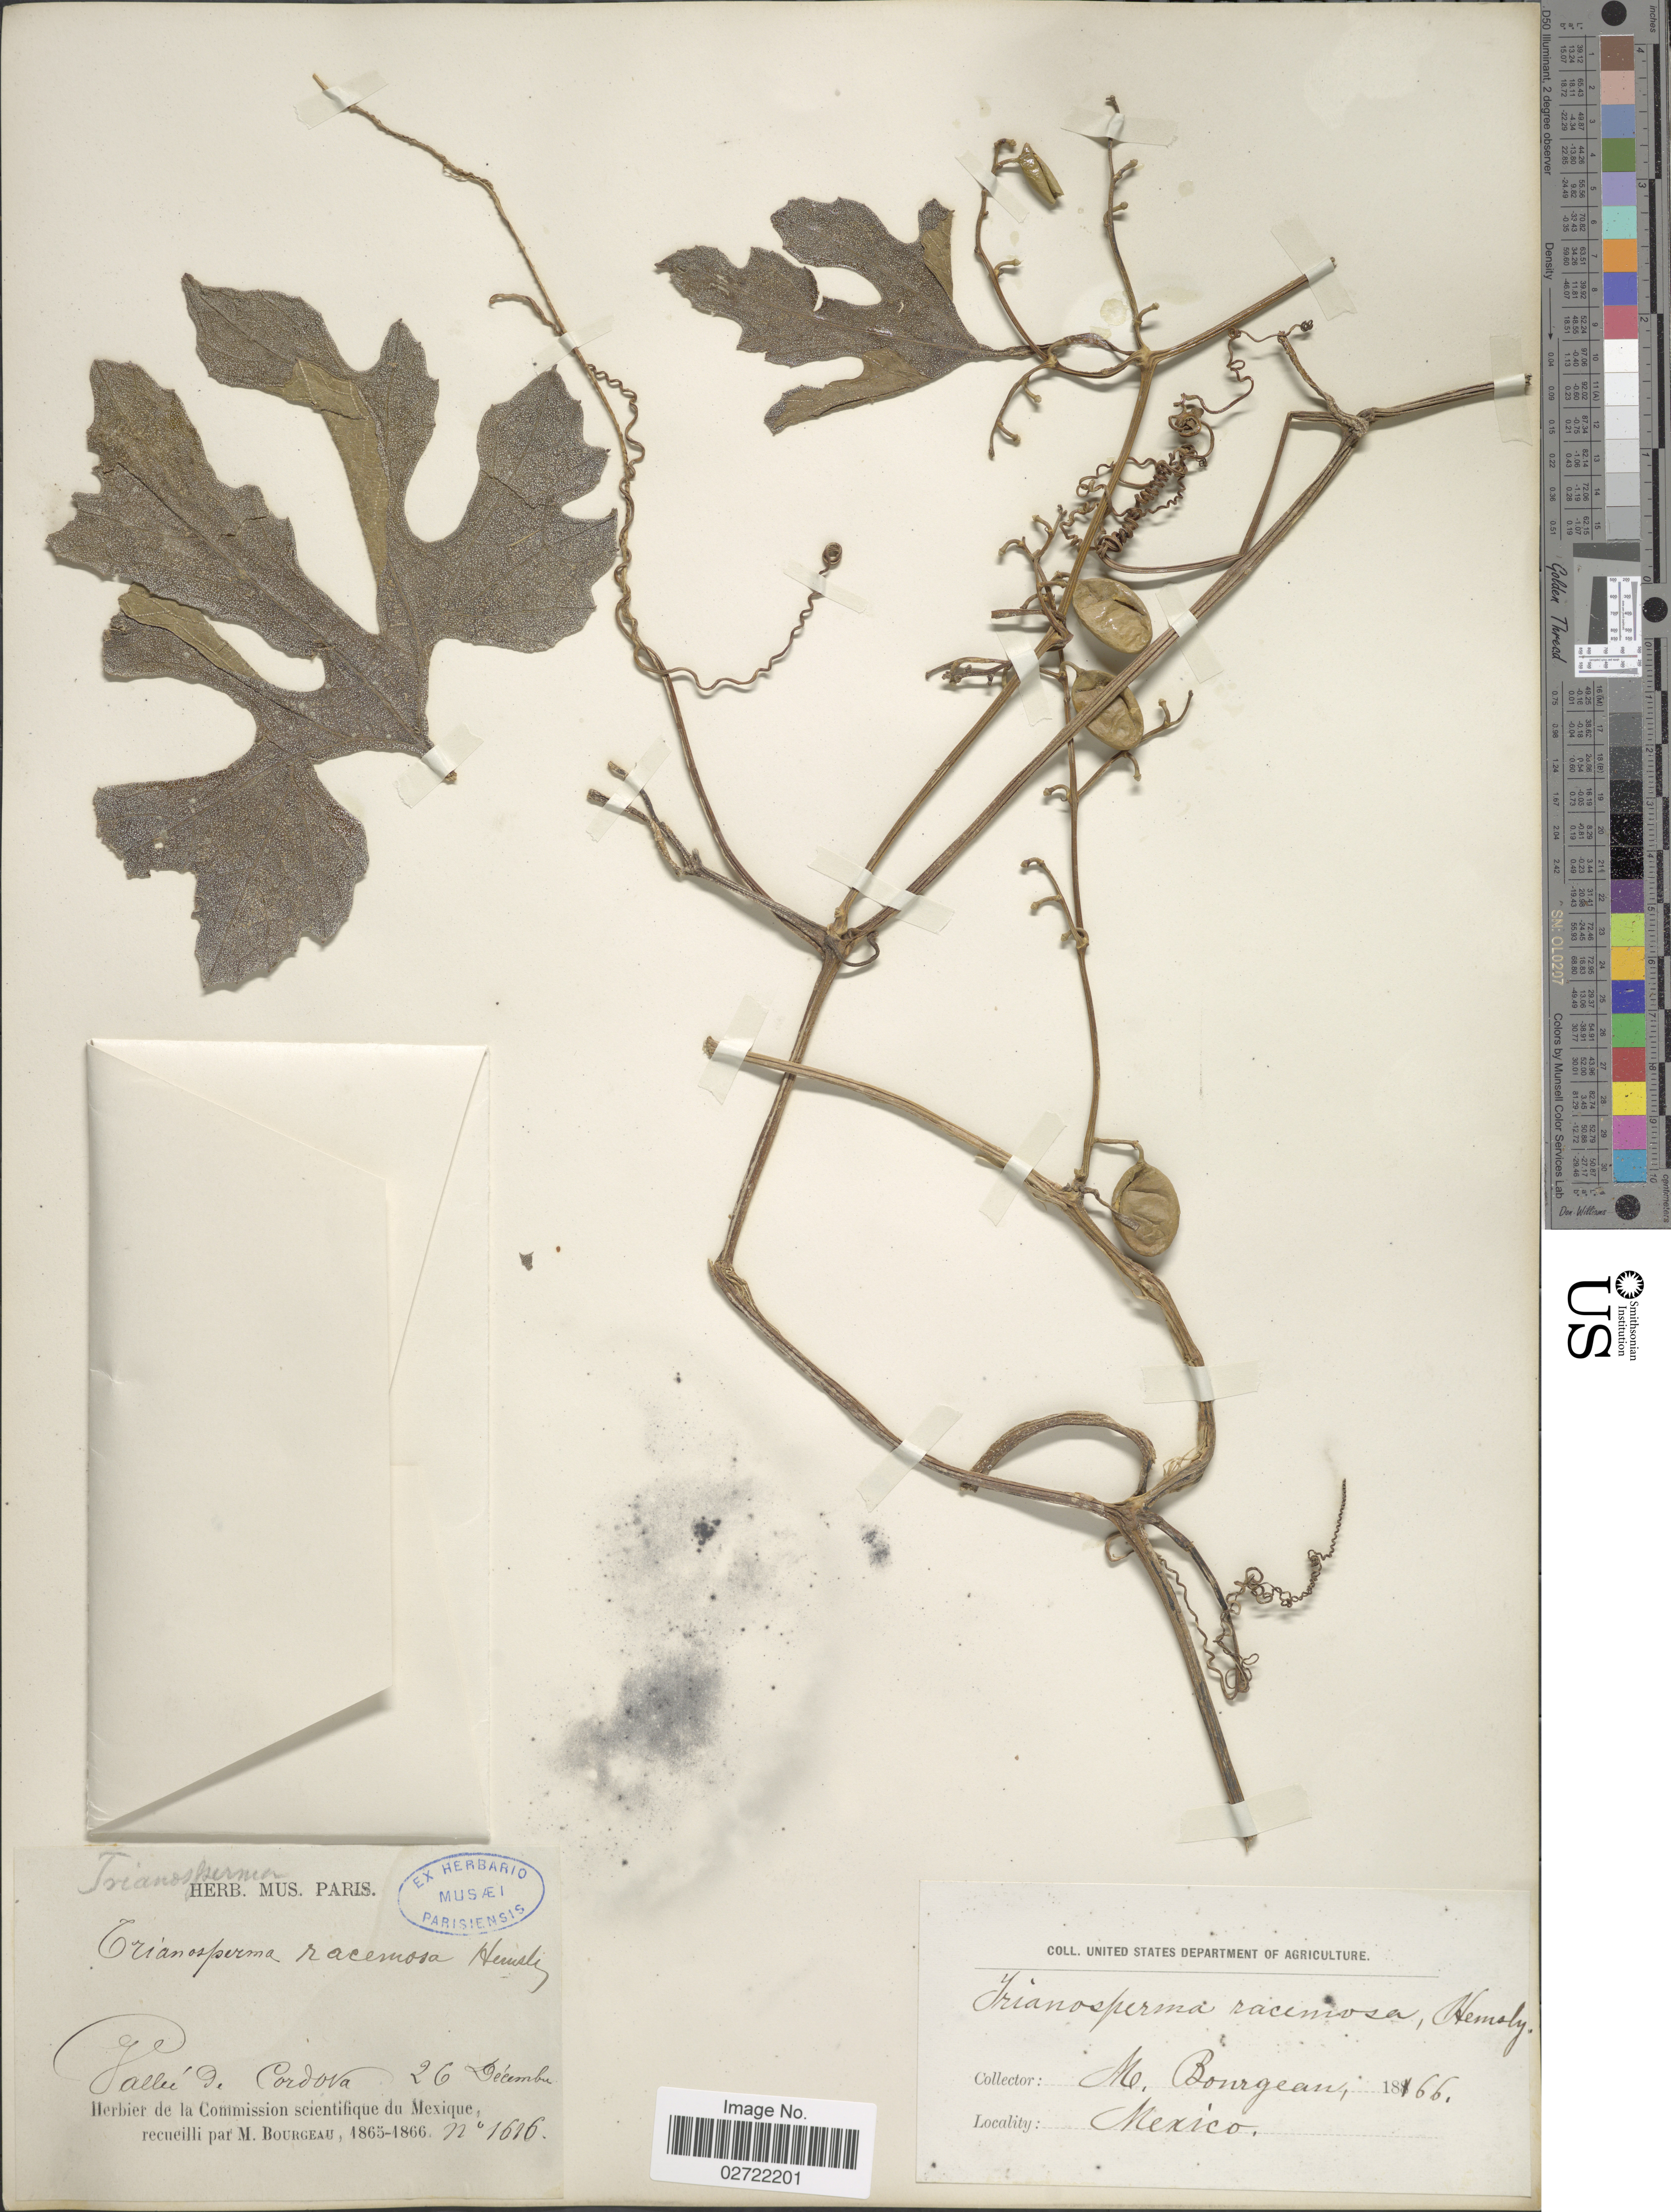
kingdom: Plantae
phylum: Tracheophyta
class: Magnoliopsida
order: Cucurbitales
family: Cucurbitaceae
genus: Cayaponia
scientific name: Cayaponia racemosa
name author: (Mill.) Cogn.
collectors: M. Bourgeau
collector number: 1616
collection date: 1866-12-26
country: Mexico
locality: Vallee de Cordova.